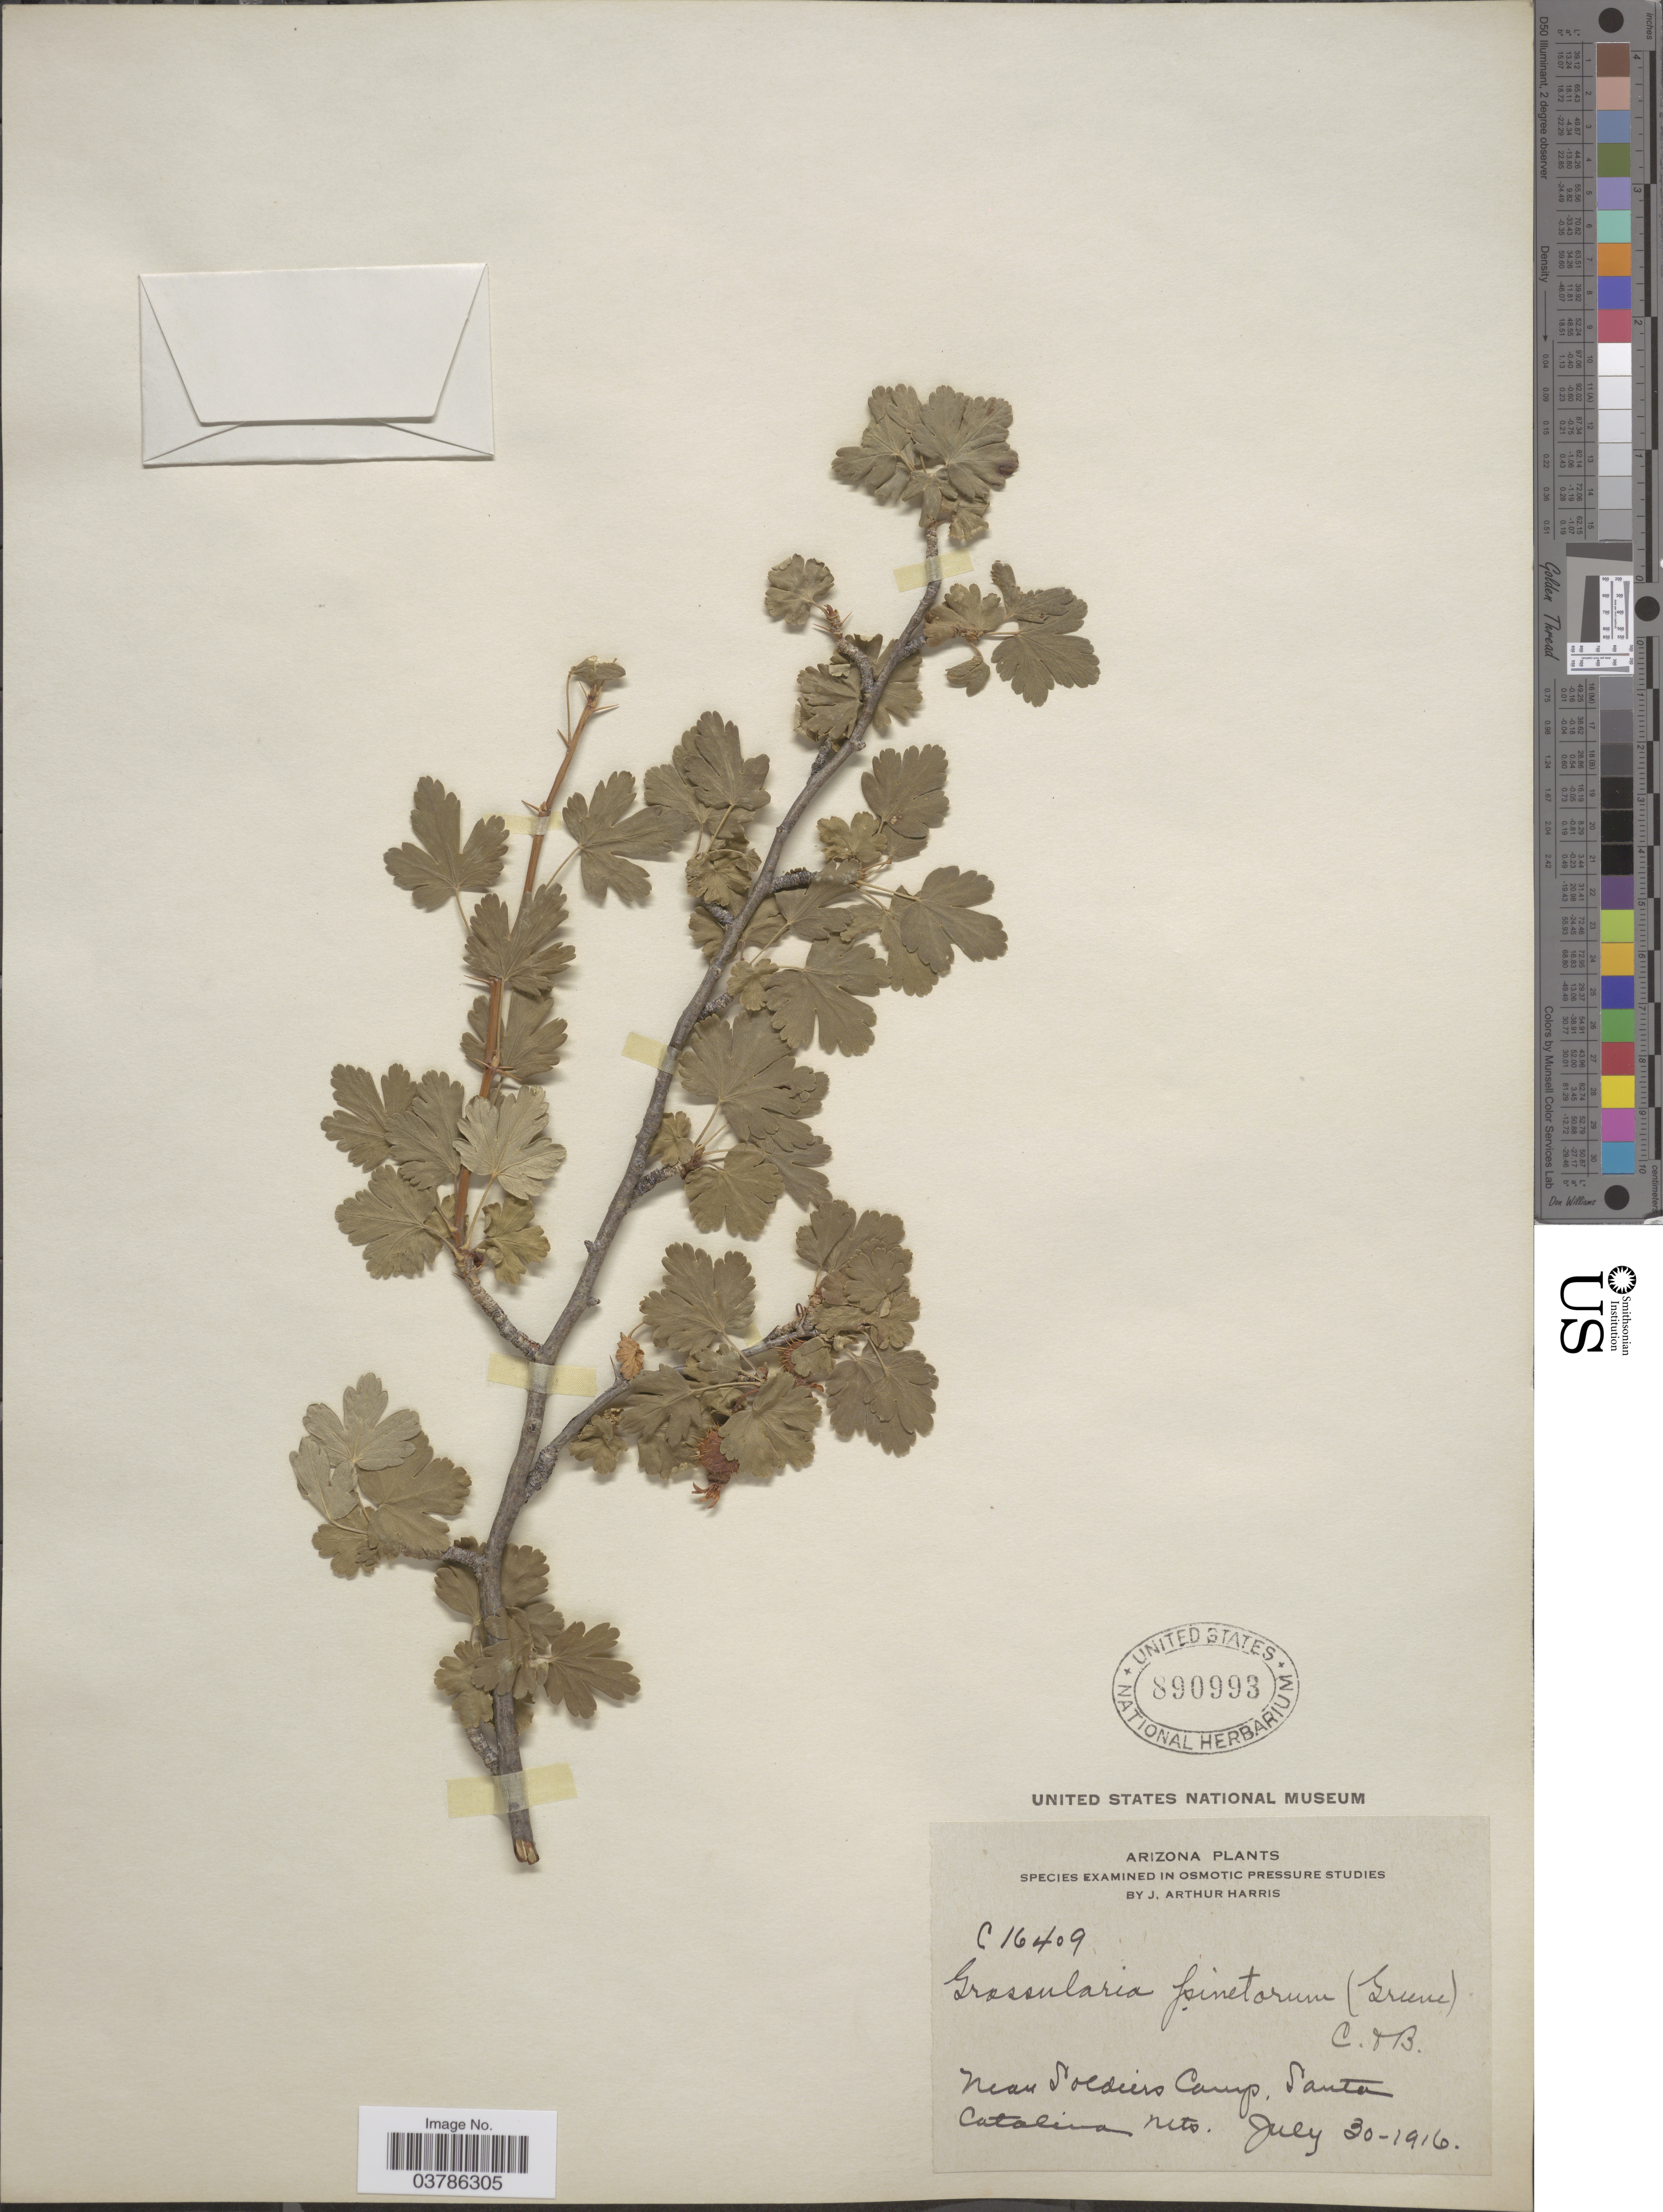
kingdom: Plantae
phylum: Tracheophyta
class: Magnoliopsida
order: Saxifragales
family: Grossulariaceae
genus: Ribes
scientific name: Ribes pinetorum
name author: Greene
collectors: J. A. Harris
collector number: C16409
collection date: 1916-07-30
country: United States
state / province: Arizona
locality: Near Soldiers Camp. Santa Catalina Mts.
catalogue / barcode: US 890993